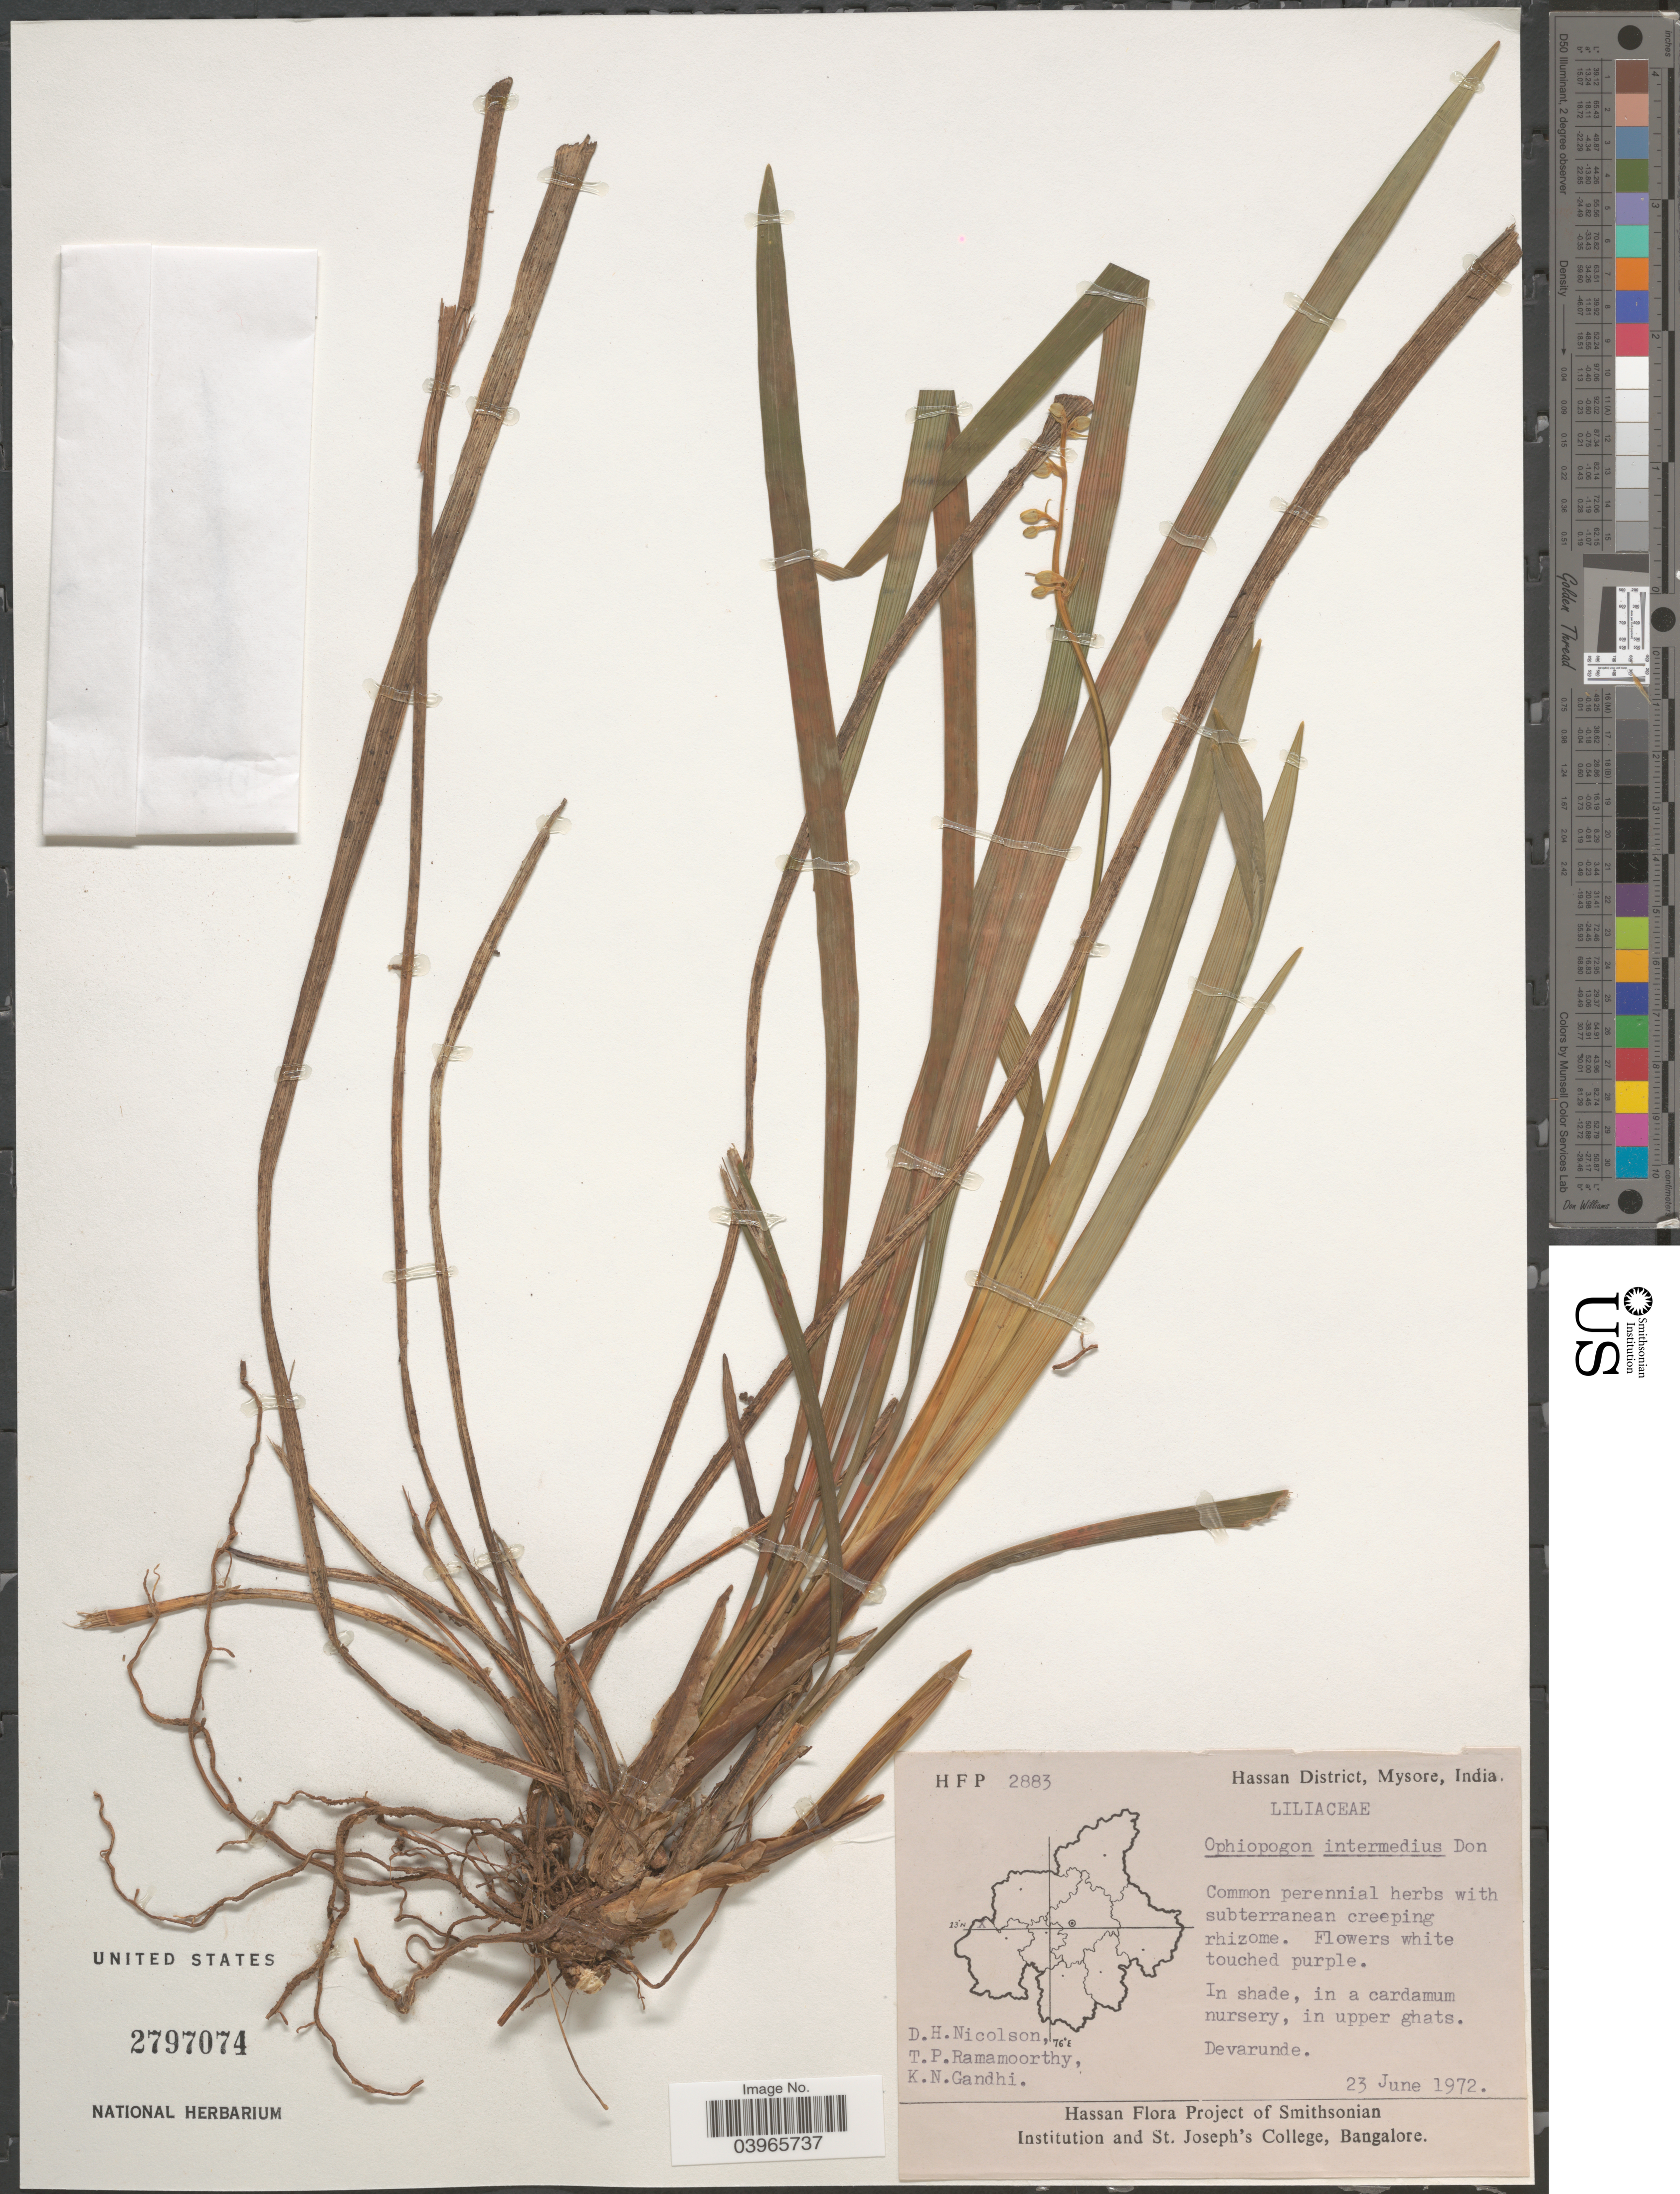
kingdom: Plantae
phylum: Tracheophyta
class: Liliopsida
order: Asparagales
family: Asparagaceae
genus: Ophiopogon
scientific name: Ophiopogon intermedius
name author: D. Don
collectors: D. H. Nicolson, T. P. Ramamoorthy & K. N. Gandhi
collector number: HFP2883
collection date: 1972-06-23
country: India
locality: Hassan District, Mysore. Devarunde.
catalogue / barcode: US 2797074